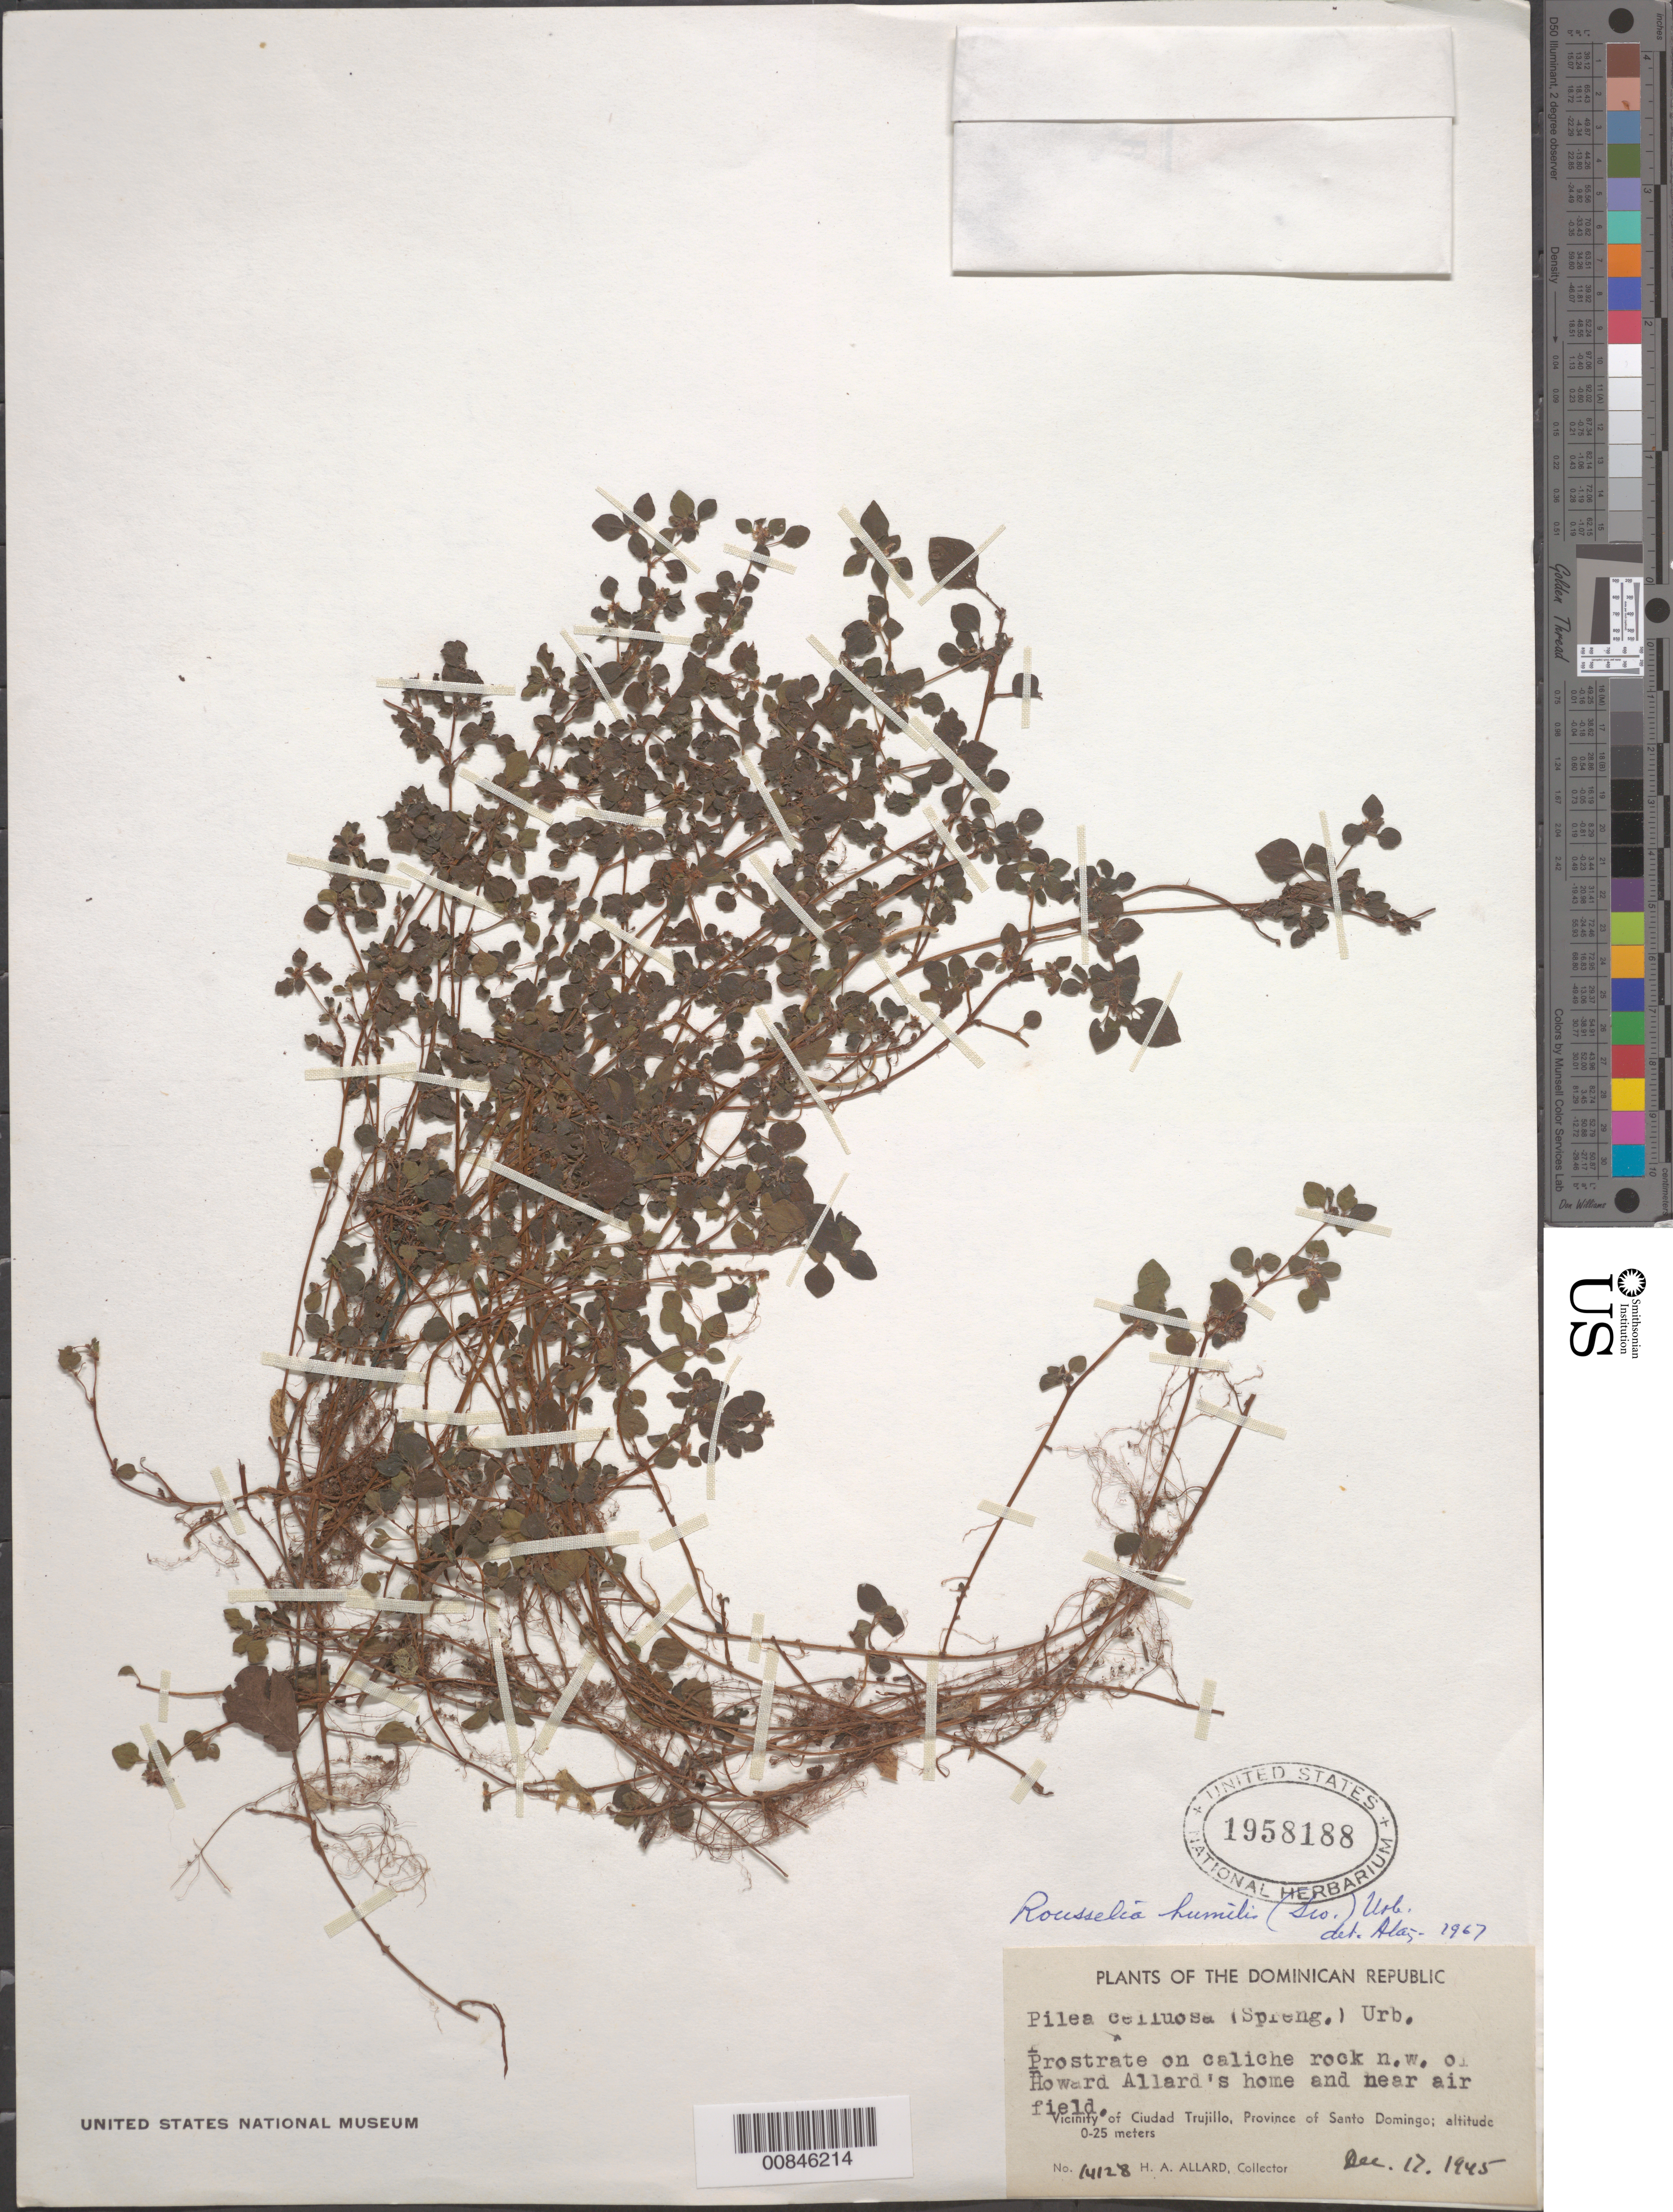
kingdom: Plantae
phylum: Tracheophyta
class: Magnoliopsida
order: Rosales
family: Urticaceae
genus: Rousselia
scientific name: Rousselia humilis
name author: (Sw.) Urb.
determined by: Liogier, Alain H.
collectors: H. A. Allard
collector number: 14128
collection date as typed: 17 Dec 1945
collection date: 1945-12-17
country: Dominican Republic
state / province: Distrito Nacional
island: Hispaniola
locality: Vicinity of Ciudad Trujillo, Province of Santo Domingo (obsolete).N.W. of Howard Allard's home and near air field.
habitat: Prostrate on caliche rock.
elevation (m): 0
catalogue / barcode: US 1958188